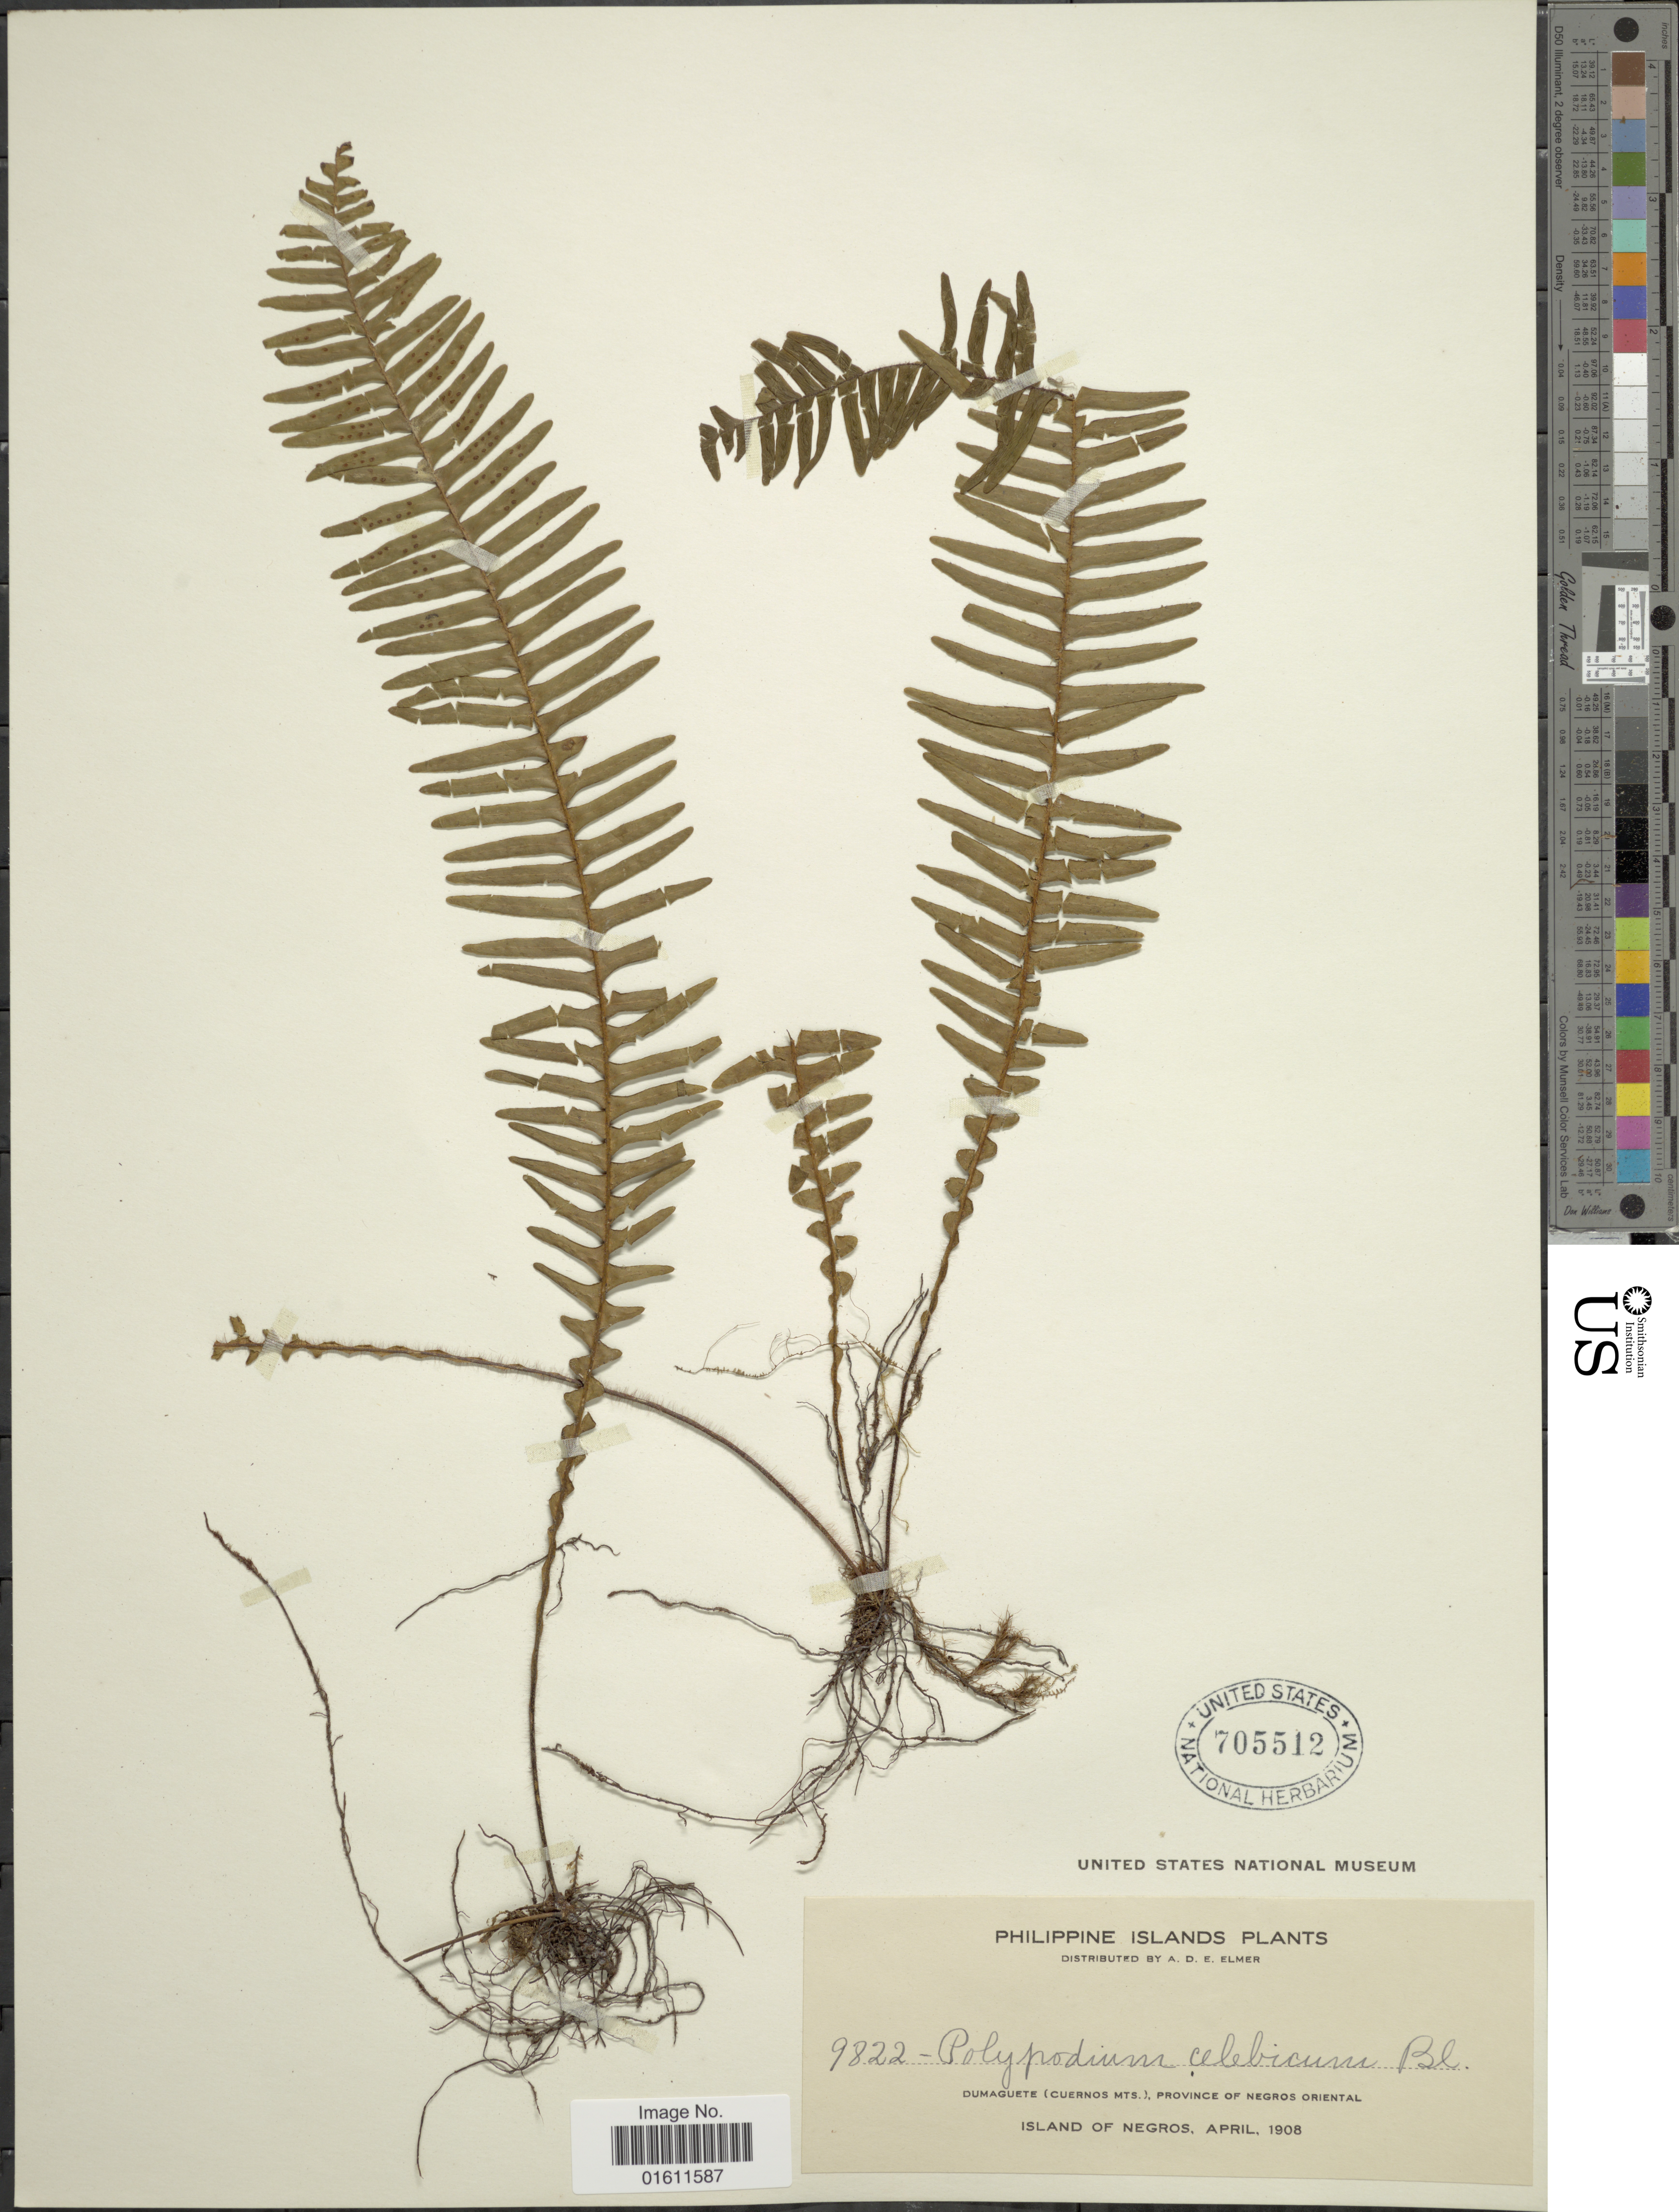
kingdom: Plantae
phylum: Tracheophyta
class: Polypodiopsida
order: Polypodiales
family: Polypodiaceae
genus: Prosaptia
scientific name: Prosaptia celebica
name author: (Blume) Tagawa & K. Iwats.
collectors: A. D. E. Elmer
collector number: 9822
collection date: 1908-04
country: Philippines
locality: Dumaguete (Cuernos Mts.), province of Negros Oriental.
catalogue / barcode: US 705512